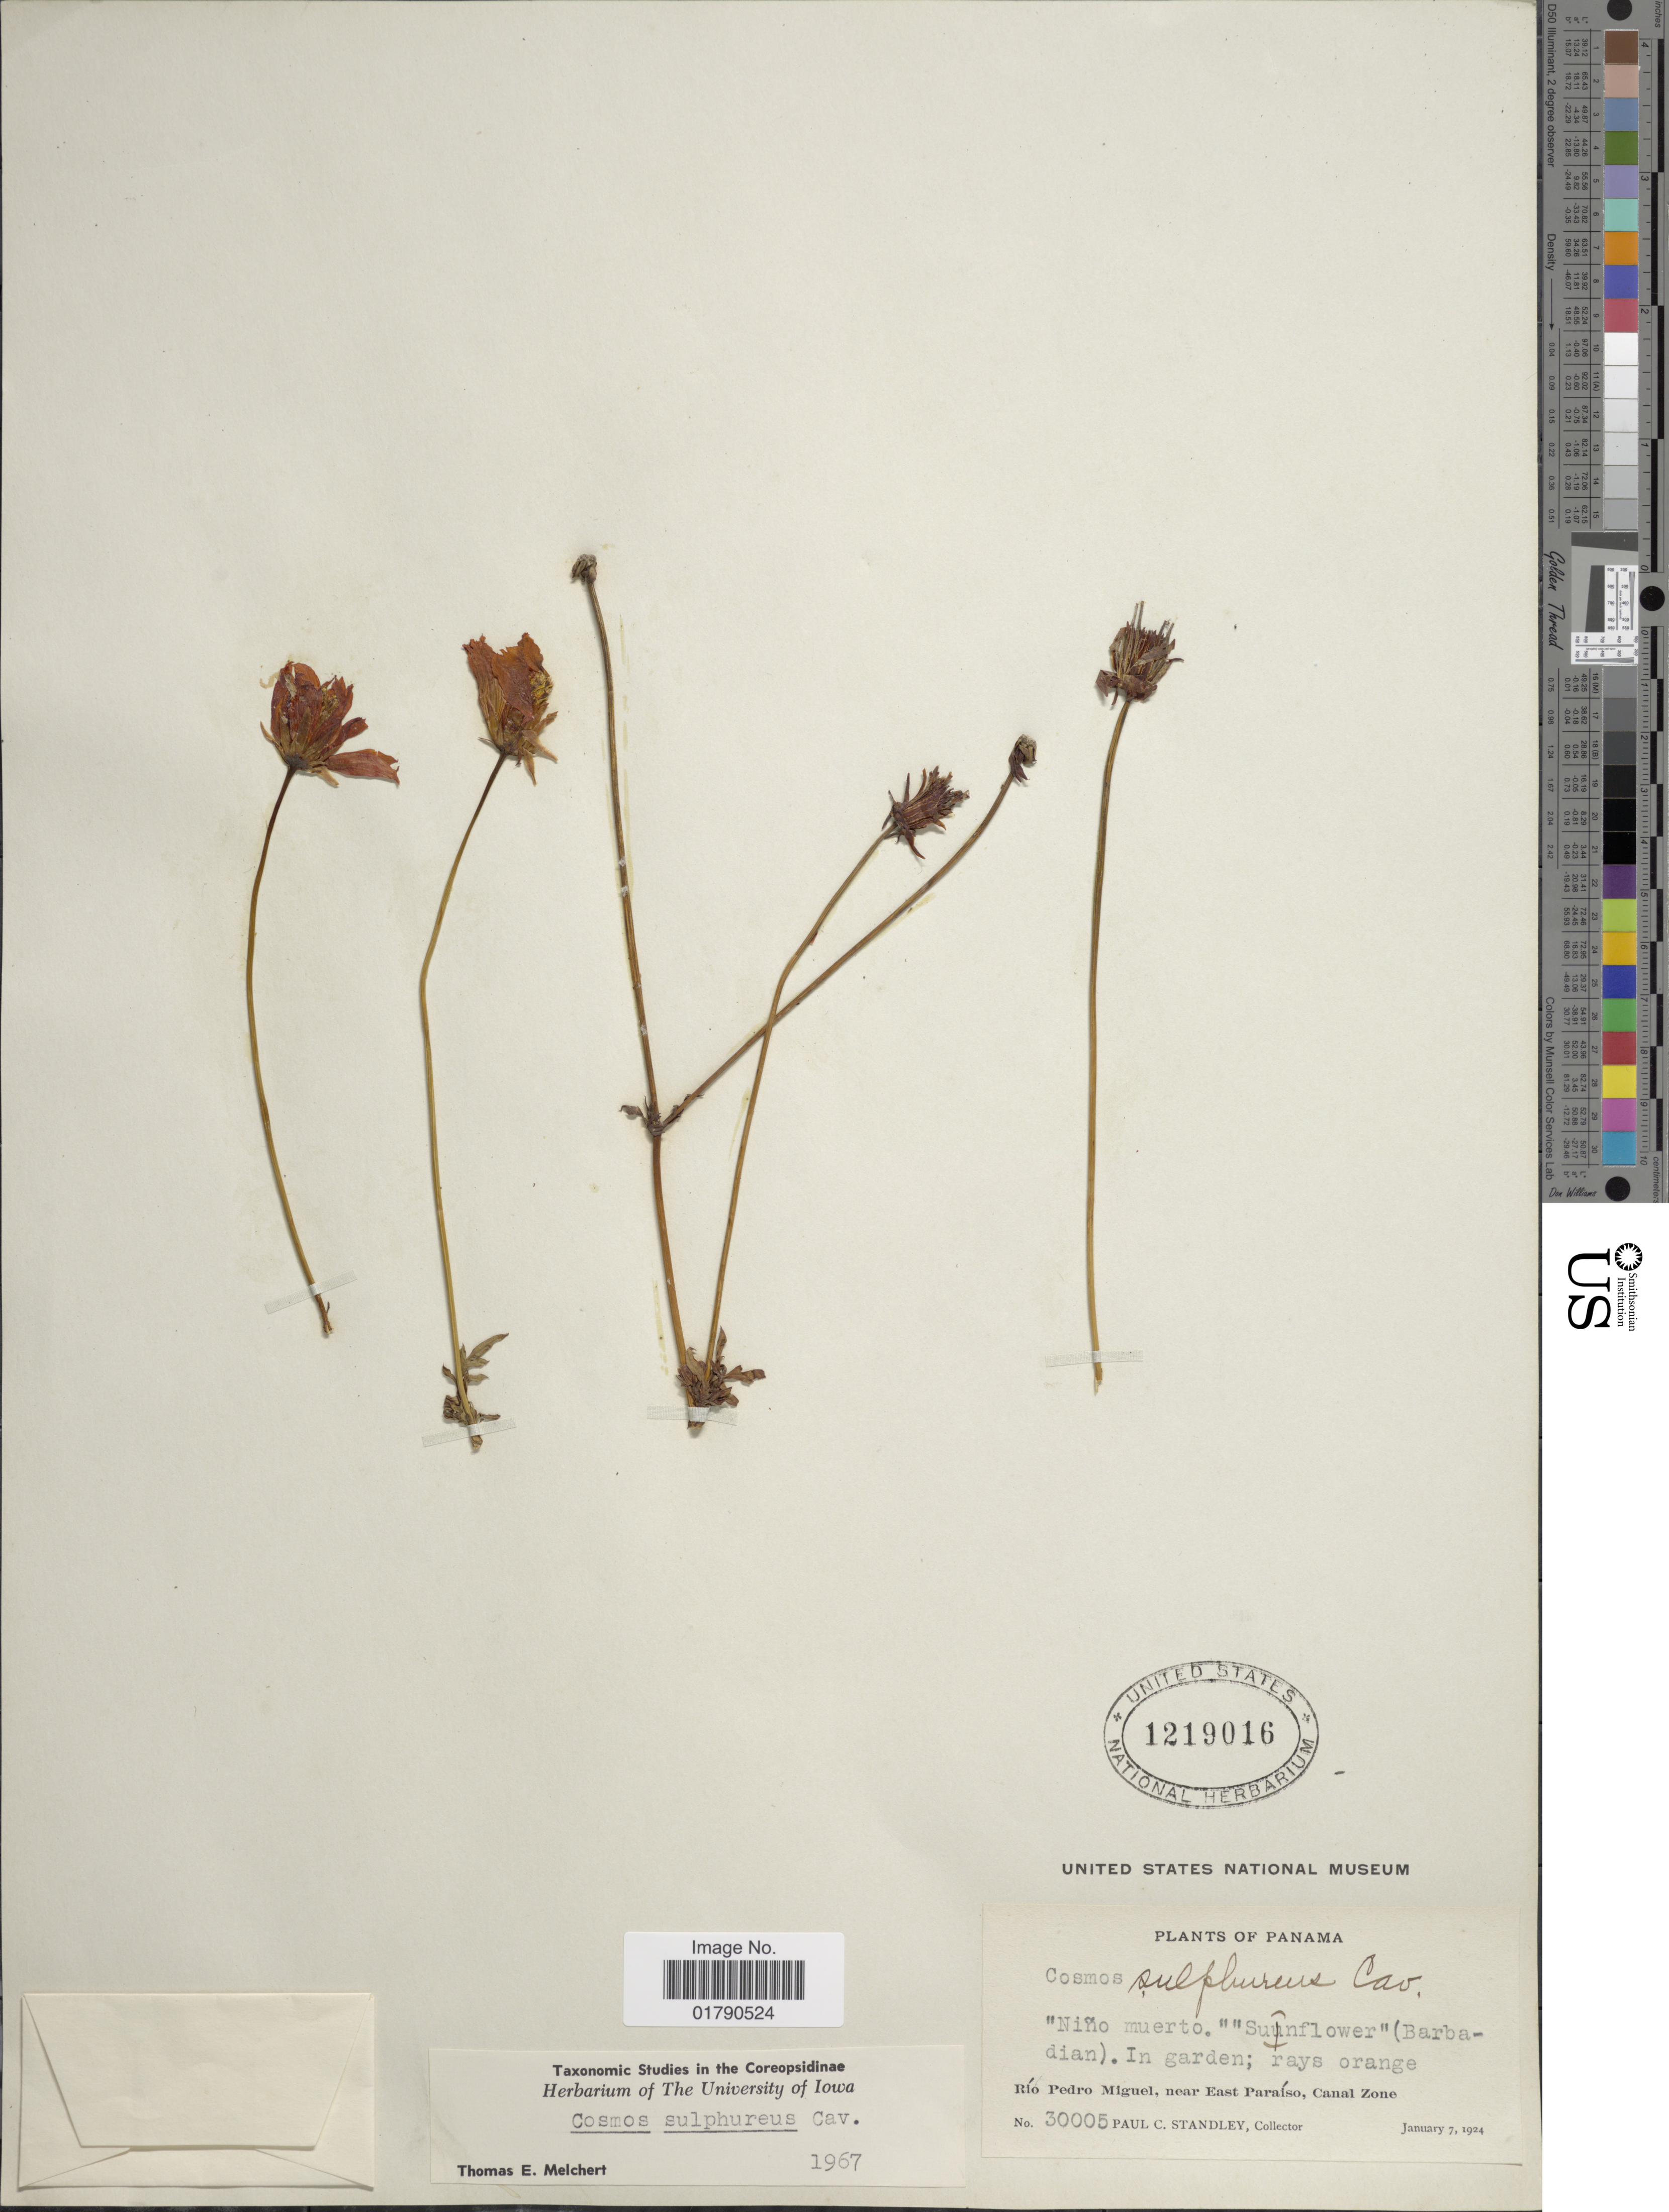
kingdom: Plantae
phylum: Tracheophyta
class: Magnoliopsida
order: Asterales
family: Asteraceae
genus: Cosmos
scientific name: Cosmos sulphureus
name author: Cav.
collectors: P. C. Standley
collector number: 30005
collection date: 1924-01-07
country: Panama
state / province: Colón / Panamá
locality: Rio Pedro Miguel, near East Paraiso, Canal Zone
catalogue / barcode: US 1219016